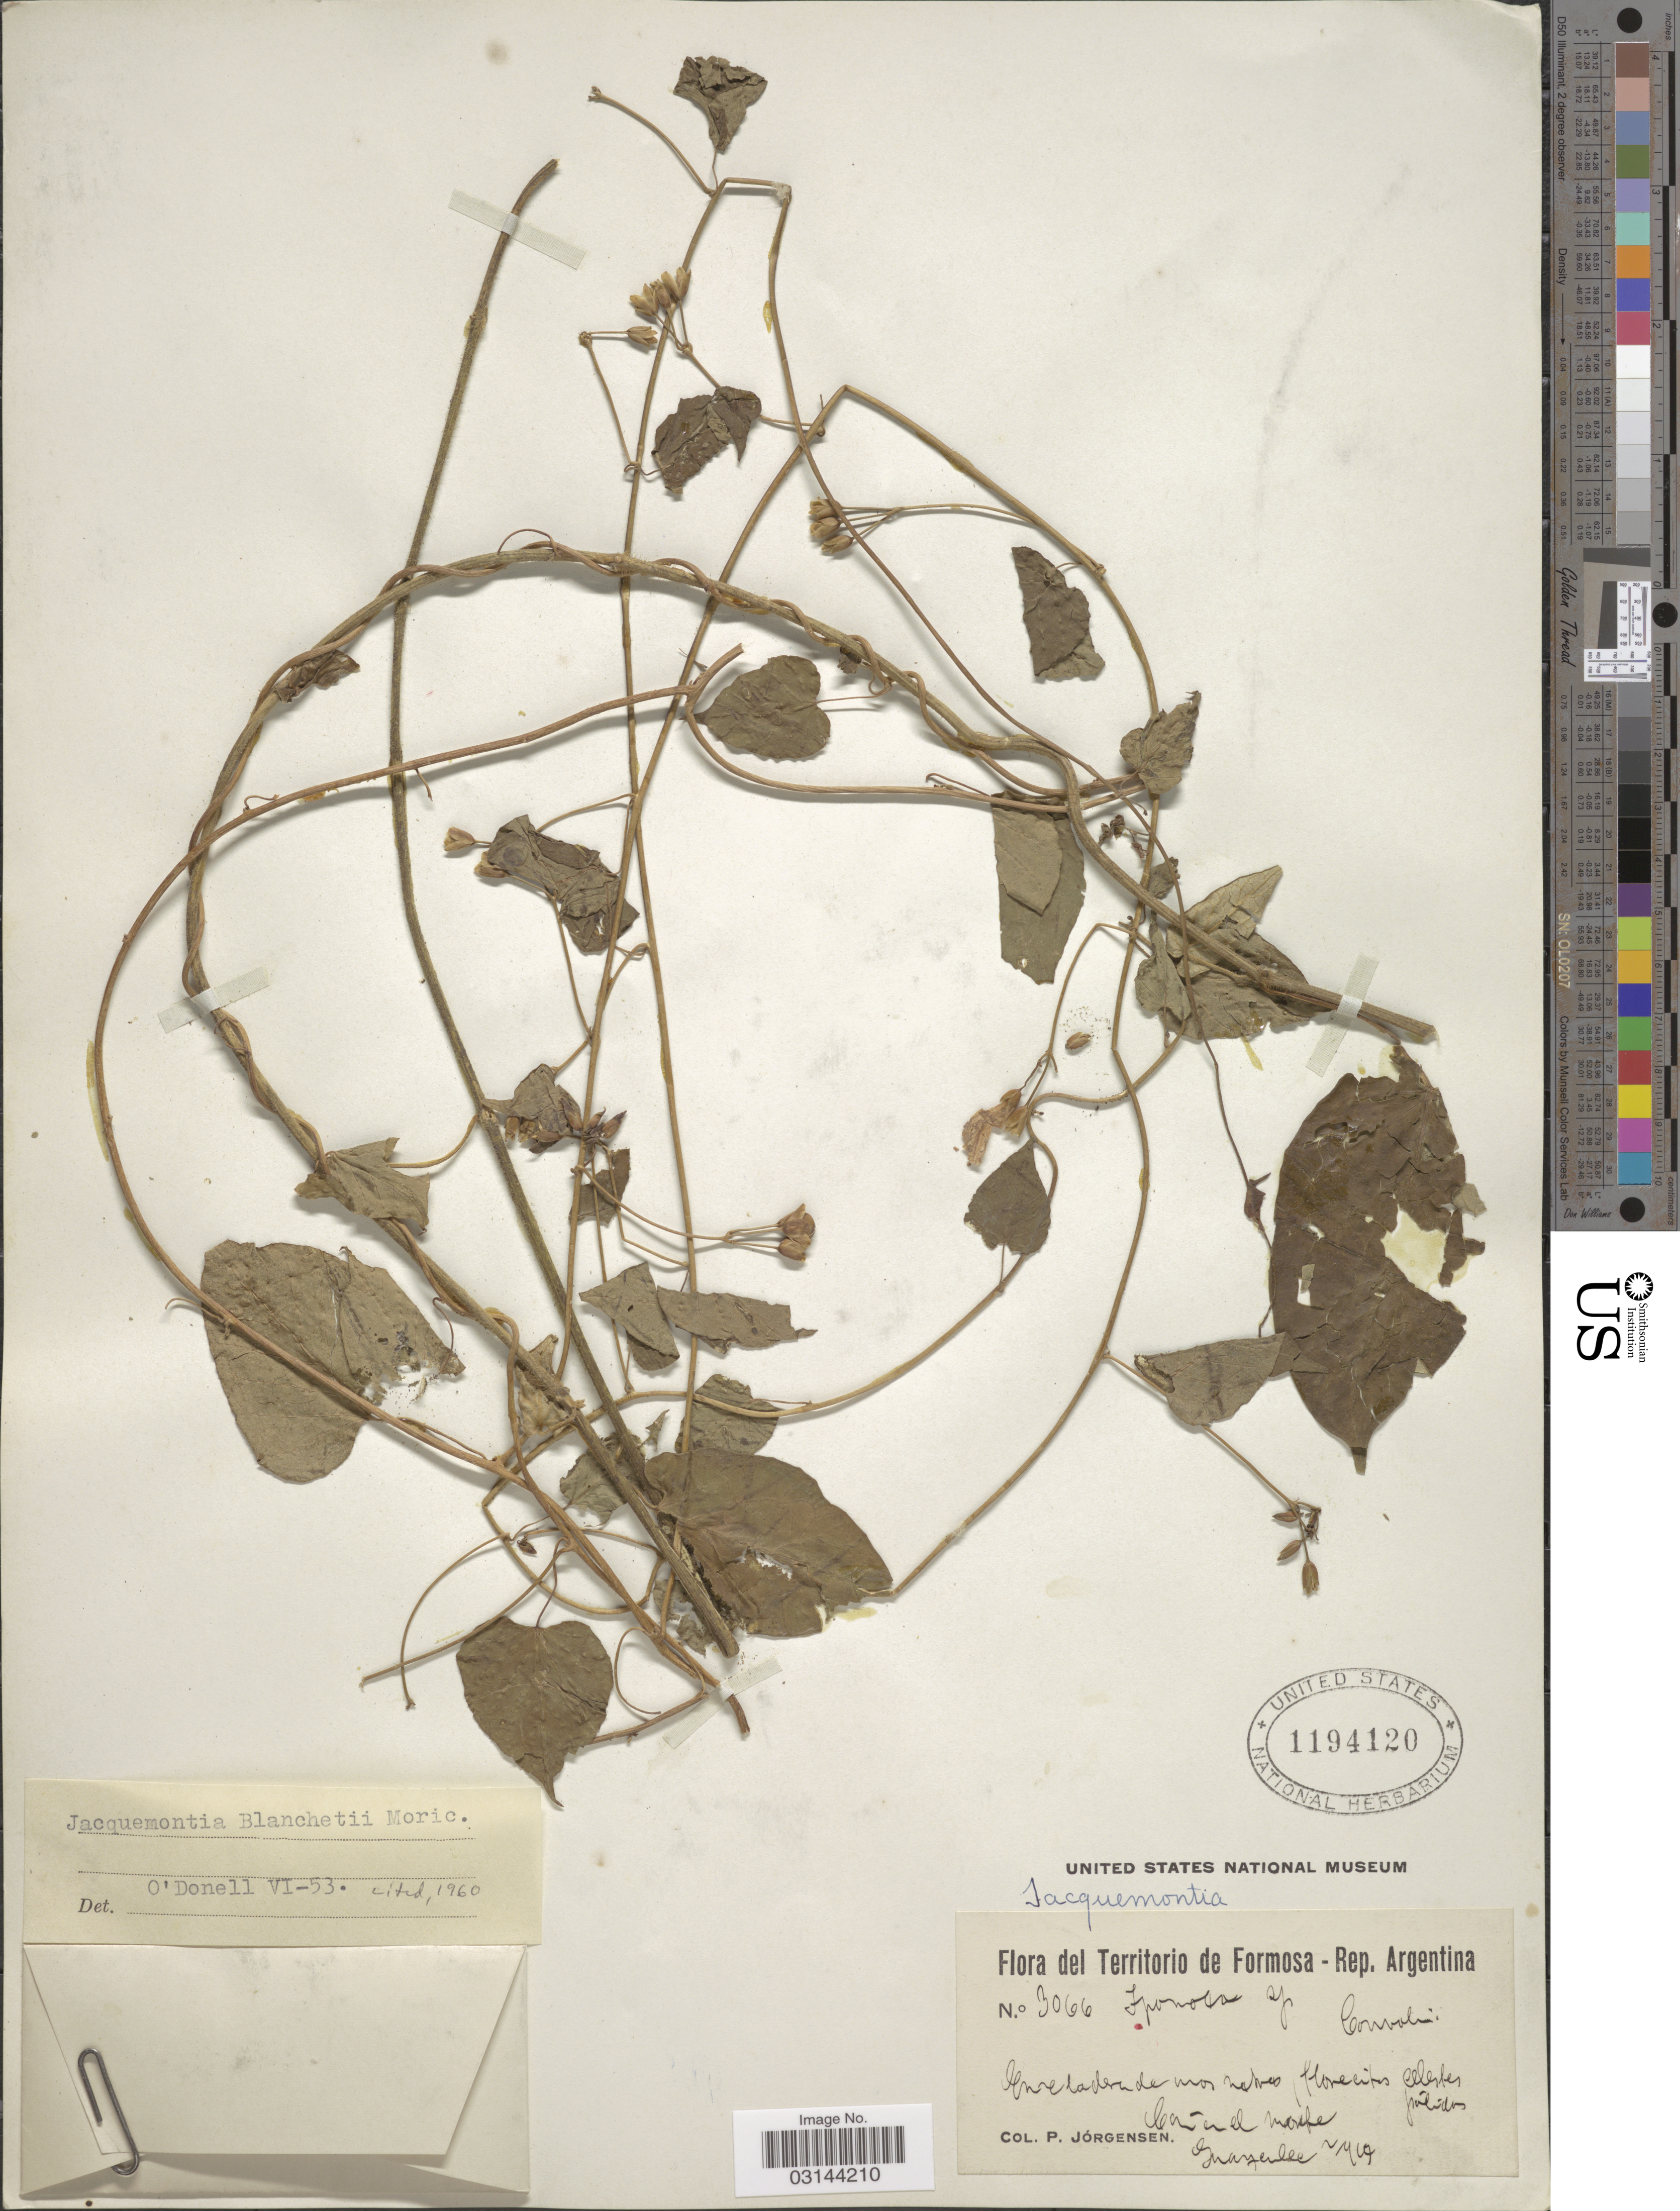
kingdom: Plantae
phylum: Tracheophyta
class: Magnoliopsida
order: Solanales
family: Convolvulaceae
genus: Jacquemontia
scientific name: Jacquemontia blanchetii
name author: Moric.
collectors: P. Jörgensen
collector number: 3066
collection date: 1919-02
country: Argentina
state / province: Formosa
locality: Cera en el monte Guayenlee.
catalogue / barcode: US 1194120